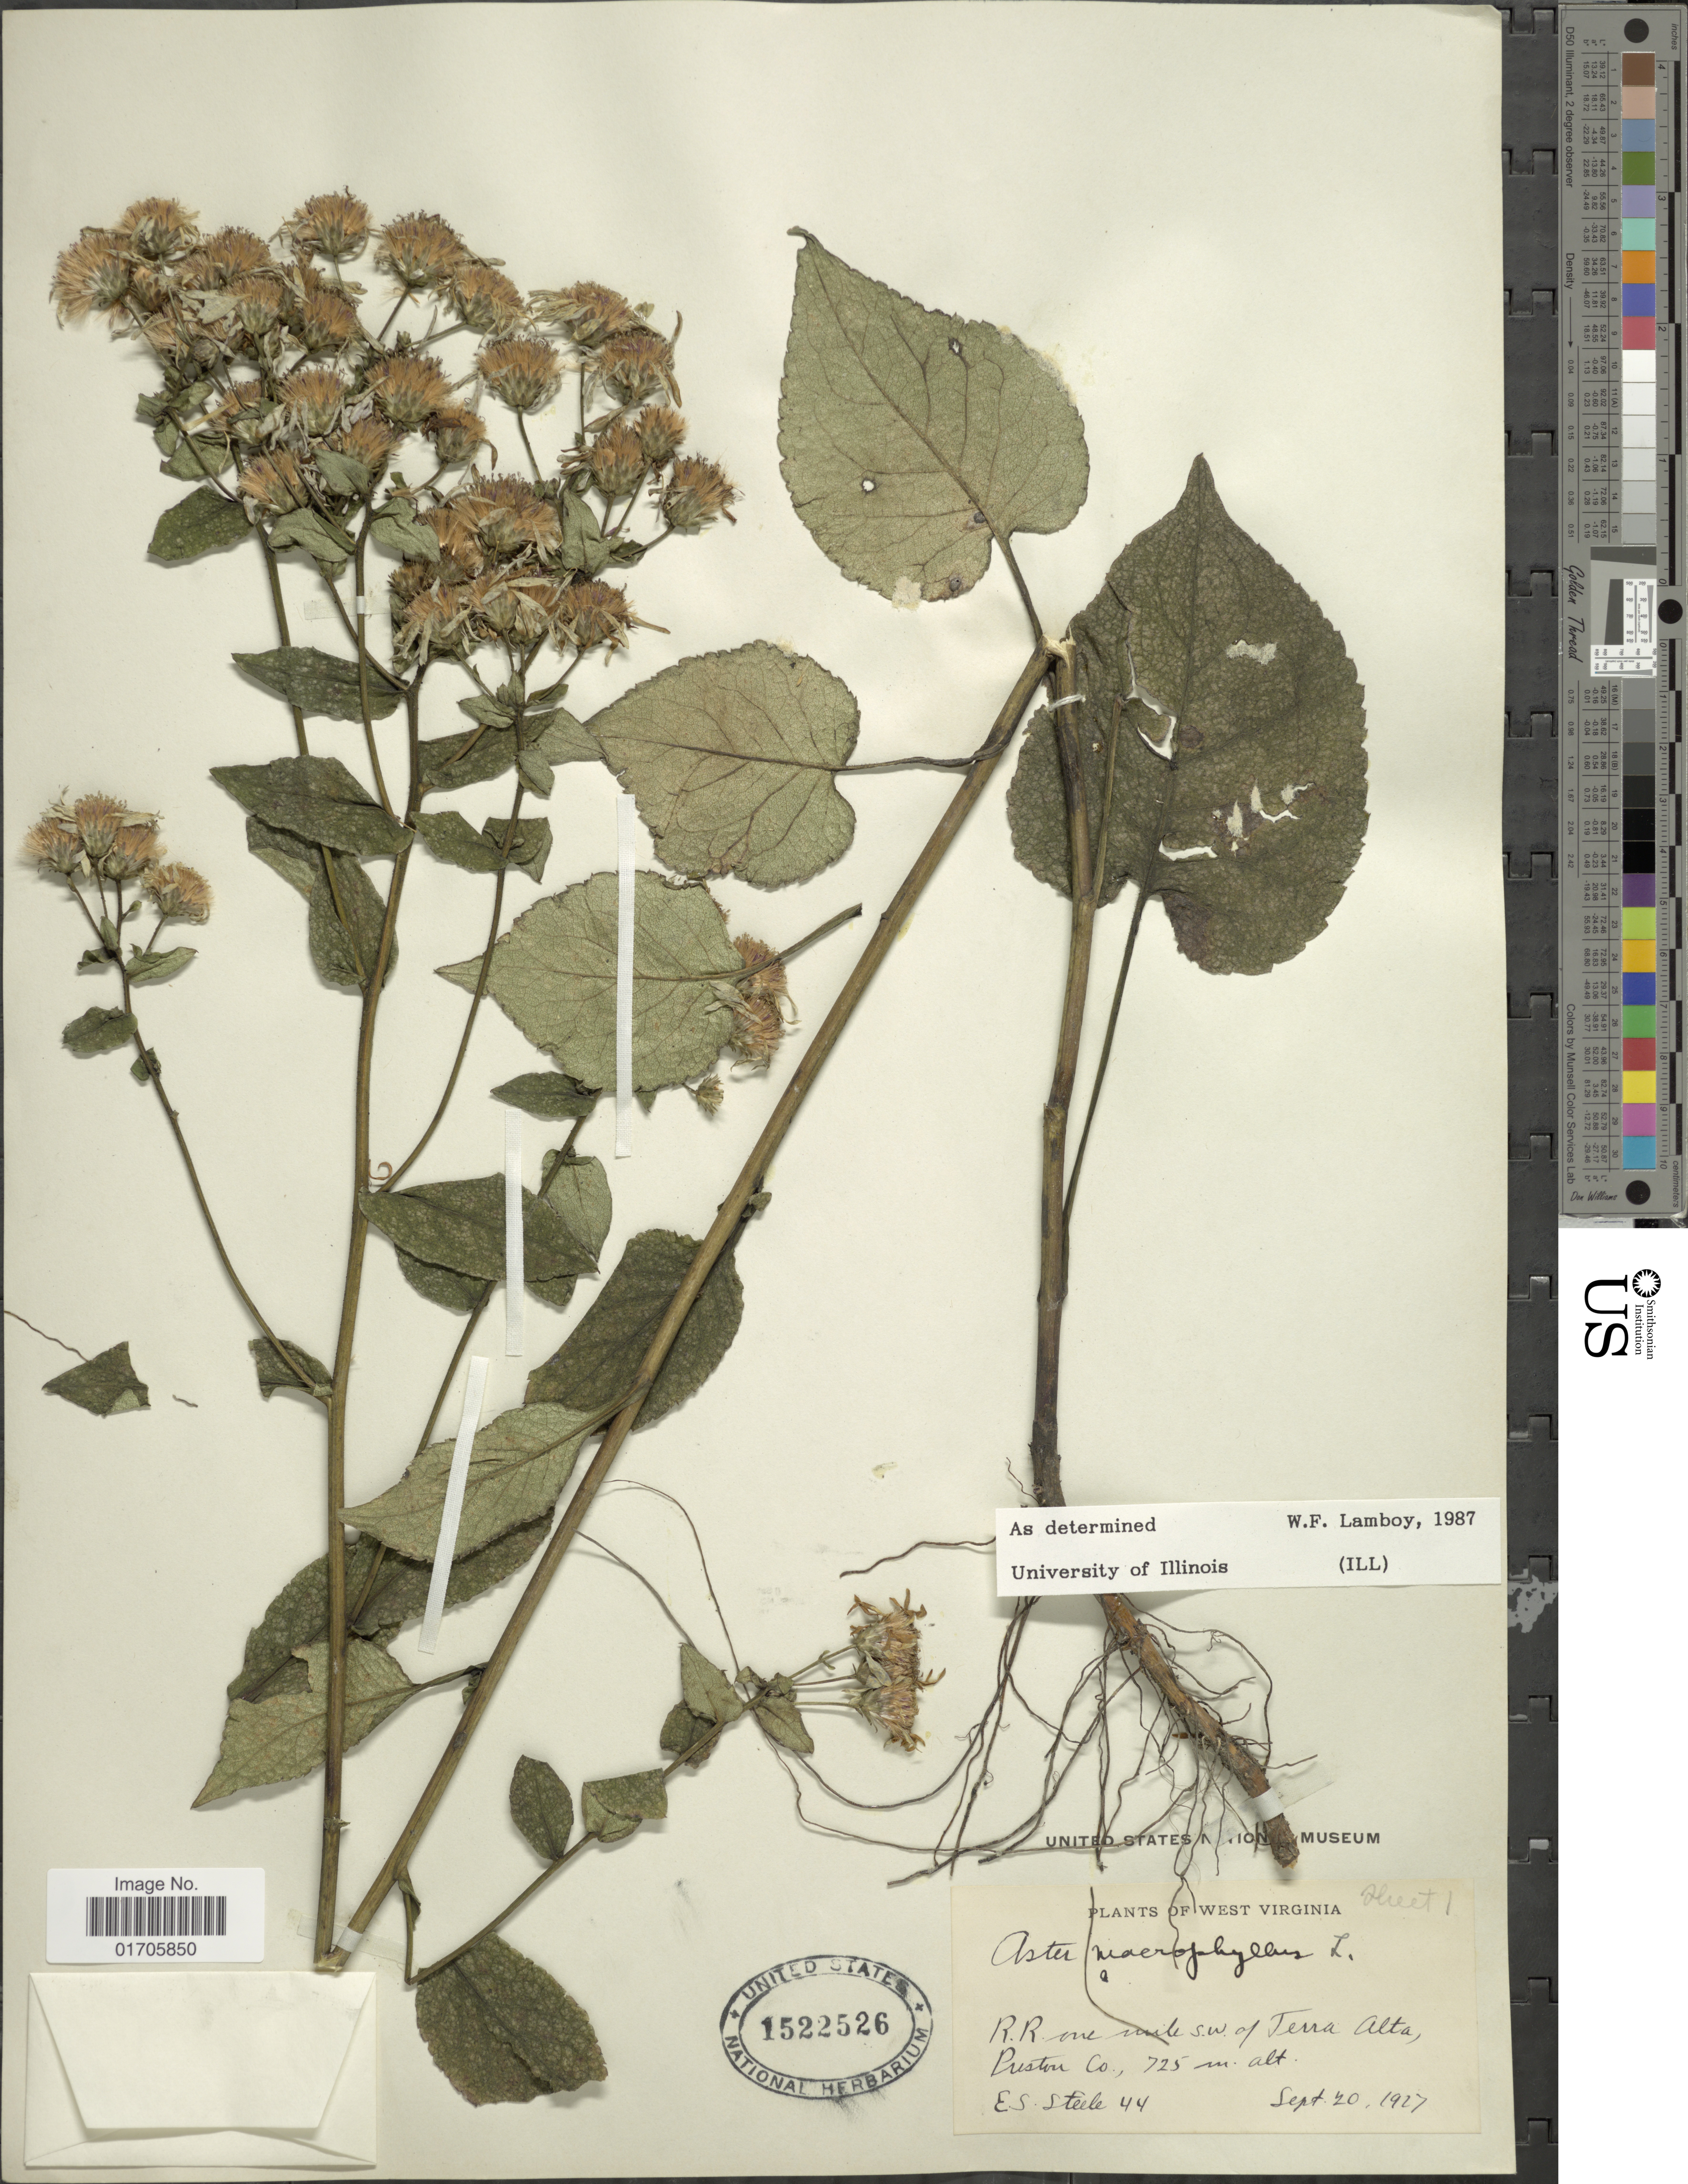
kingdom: Plantae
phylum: Tracheophyta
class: Magnoliopsida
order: Asterales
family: Asteraceae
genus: Eurybia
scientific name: Eurybia macrophylla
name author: (L.) Cass.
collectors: E. Steele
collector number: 44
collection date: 1927-09-20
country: United States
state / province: West Virginia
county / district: Preston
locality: R.R. one mile s.w. of Terra Alta, Preston Co.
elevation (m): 725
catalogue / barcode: US 1522526